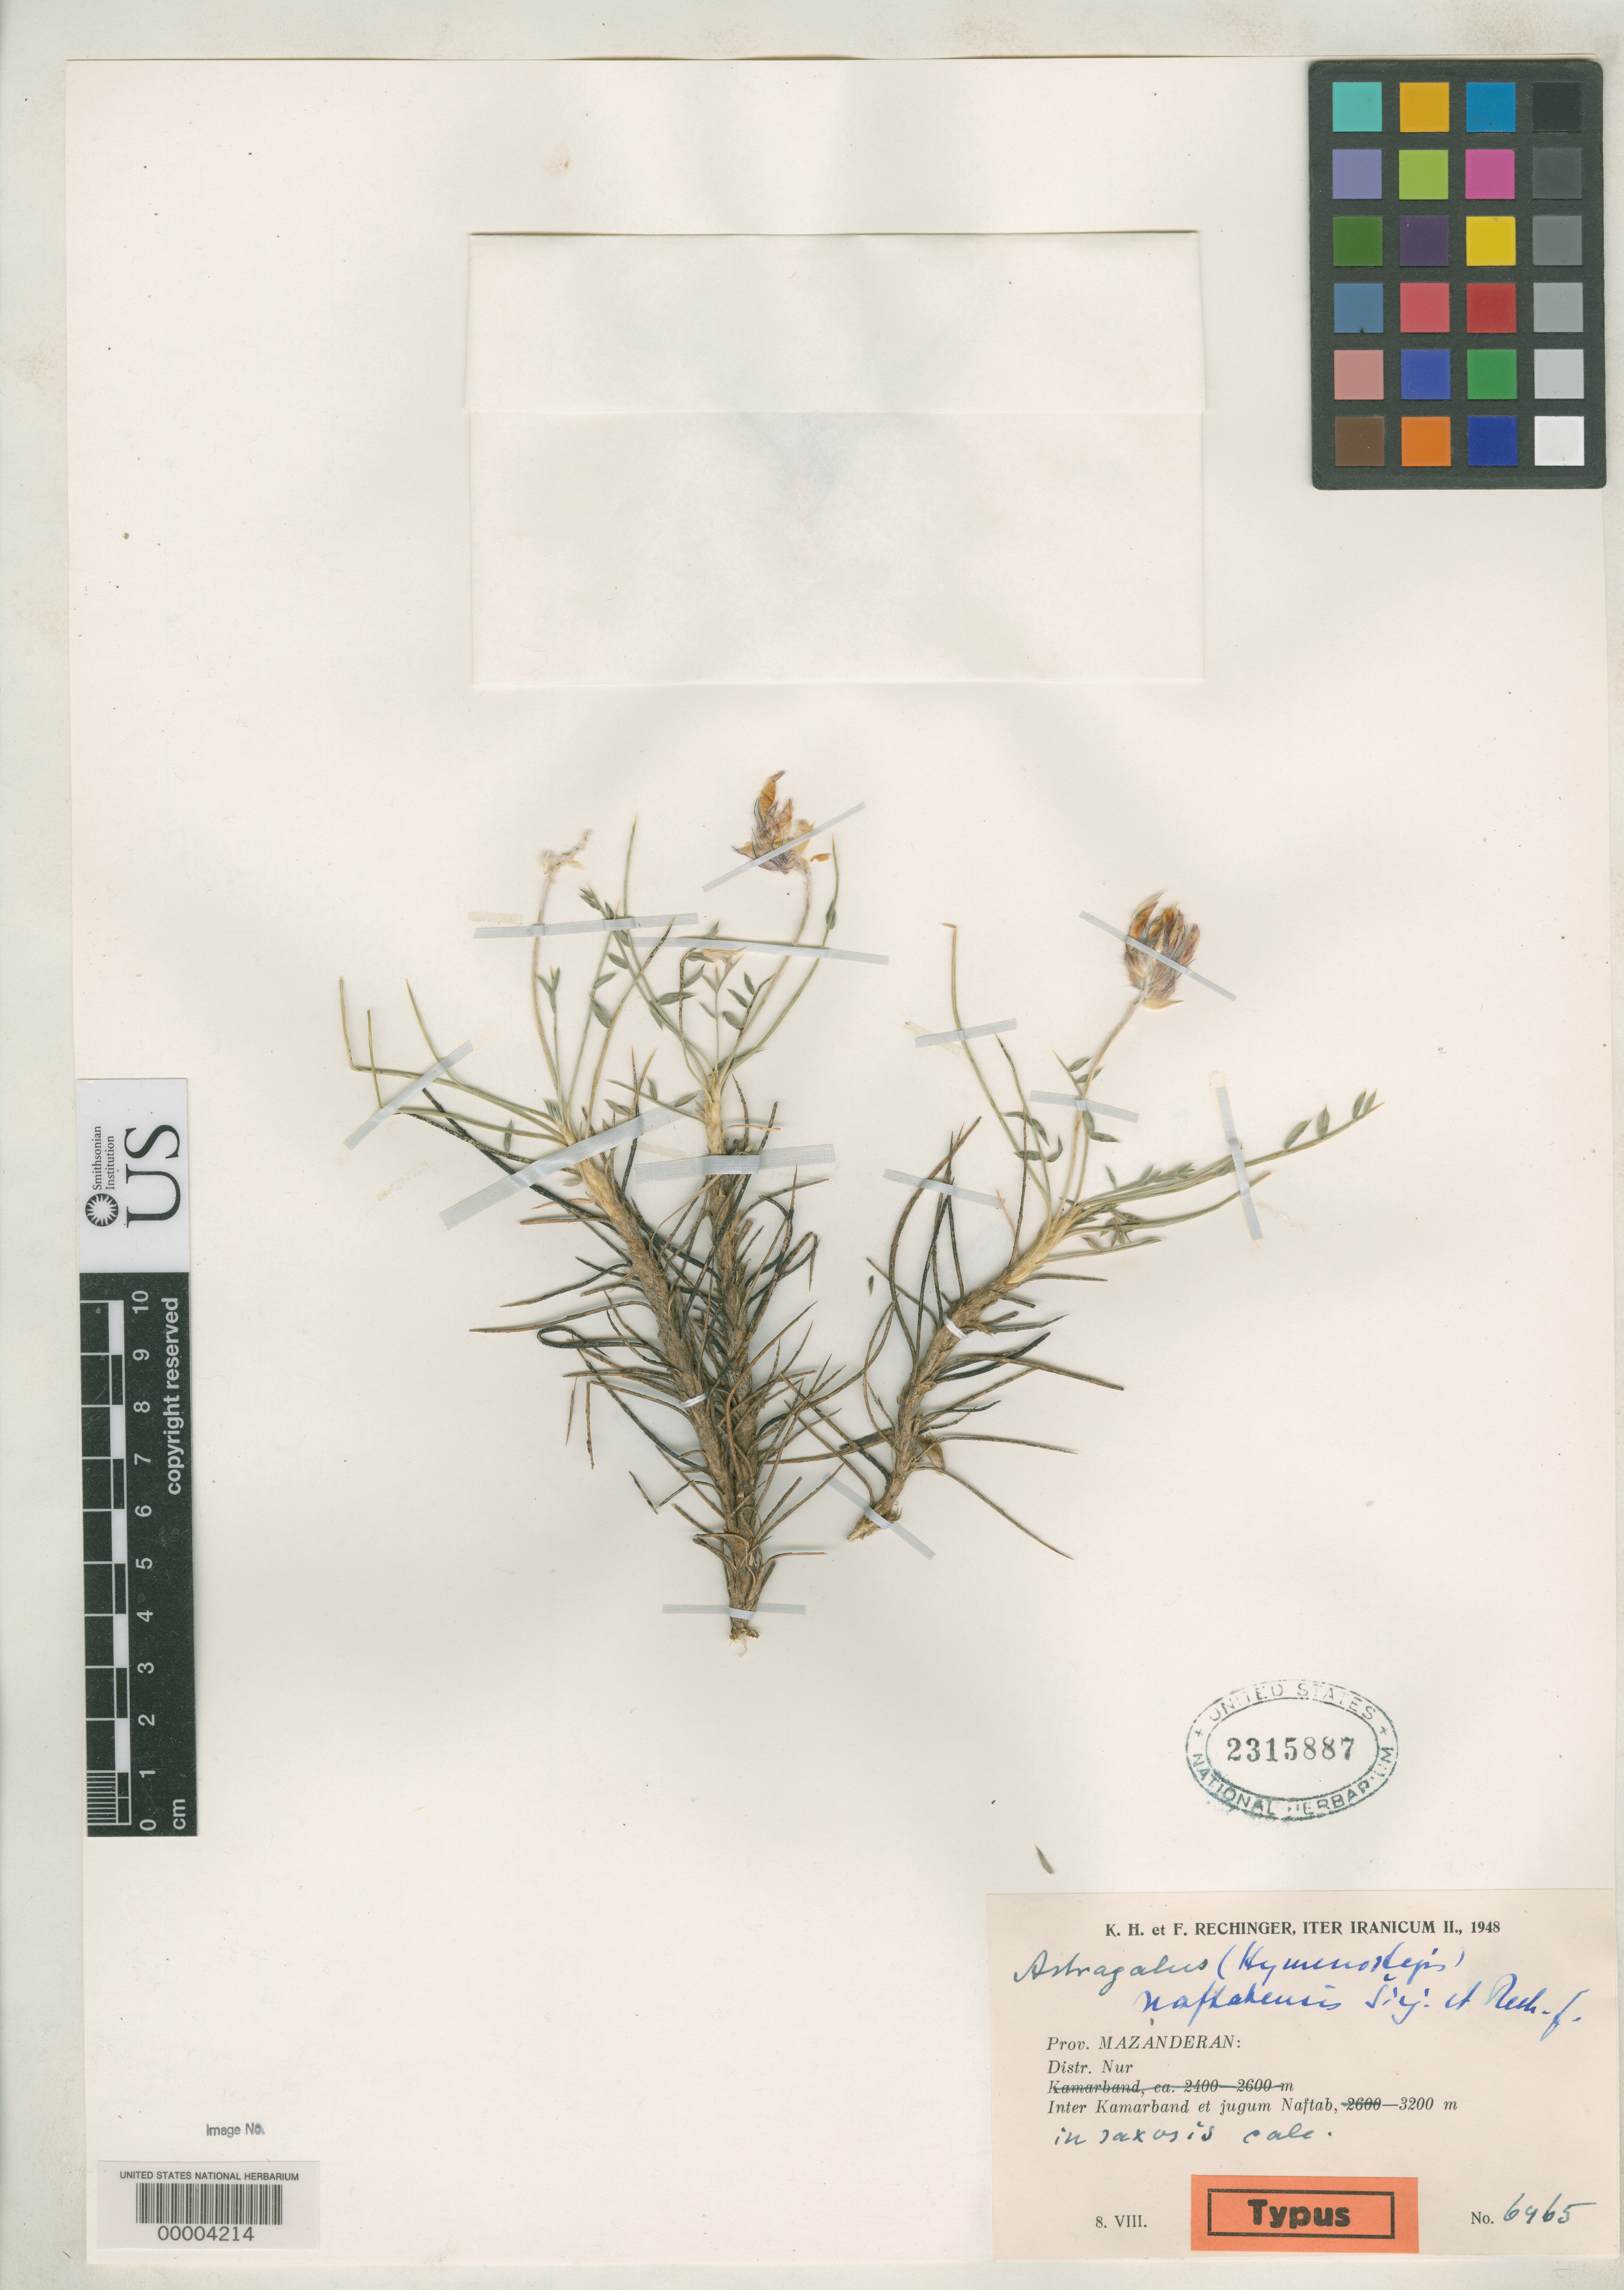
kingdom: Plantae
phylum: Tracheophyta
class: Magnoliopsida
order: Fabales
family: Fabaceae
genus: Astragalus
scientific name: Astragalus naftabensis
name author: Širj. & Rech. f.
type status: Isotype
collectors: K. H. Rechinger & G. Širjaev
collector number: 6465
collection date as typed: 08 Aug 1948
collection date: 1948-08-08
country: Iran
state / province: Mazandaran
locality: Kandavan. Nur.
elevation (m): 2600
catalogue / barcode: US 2315887